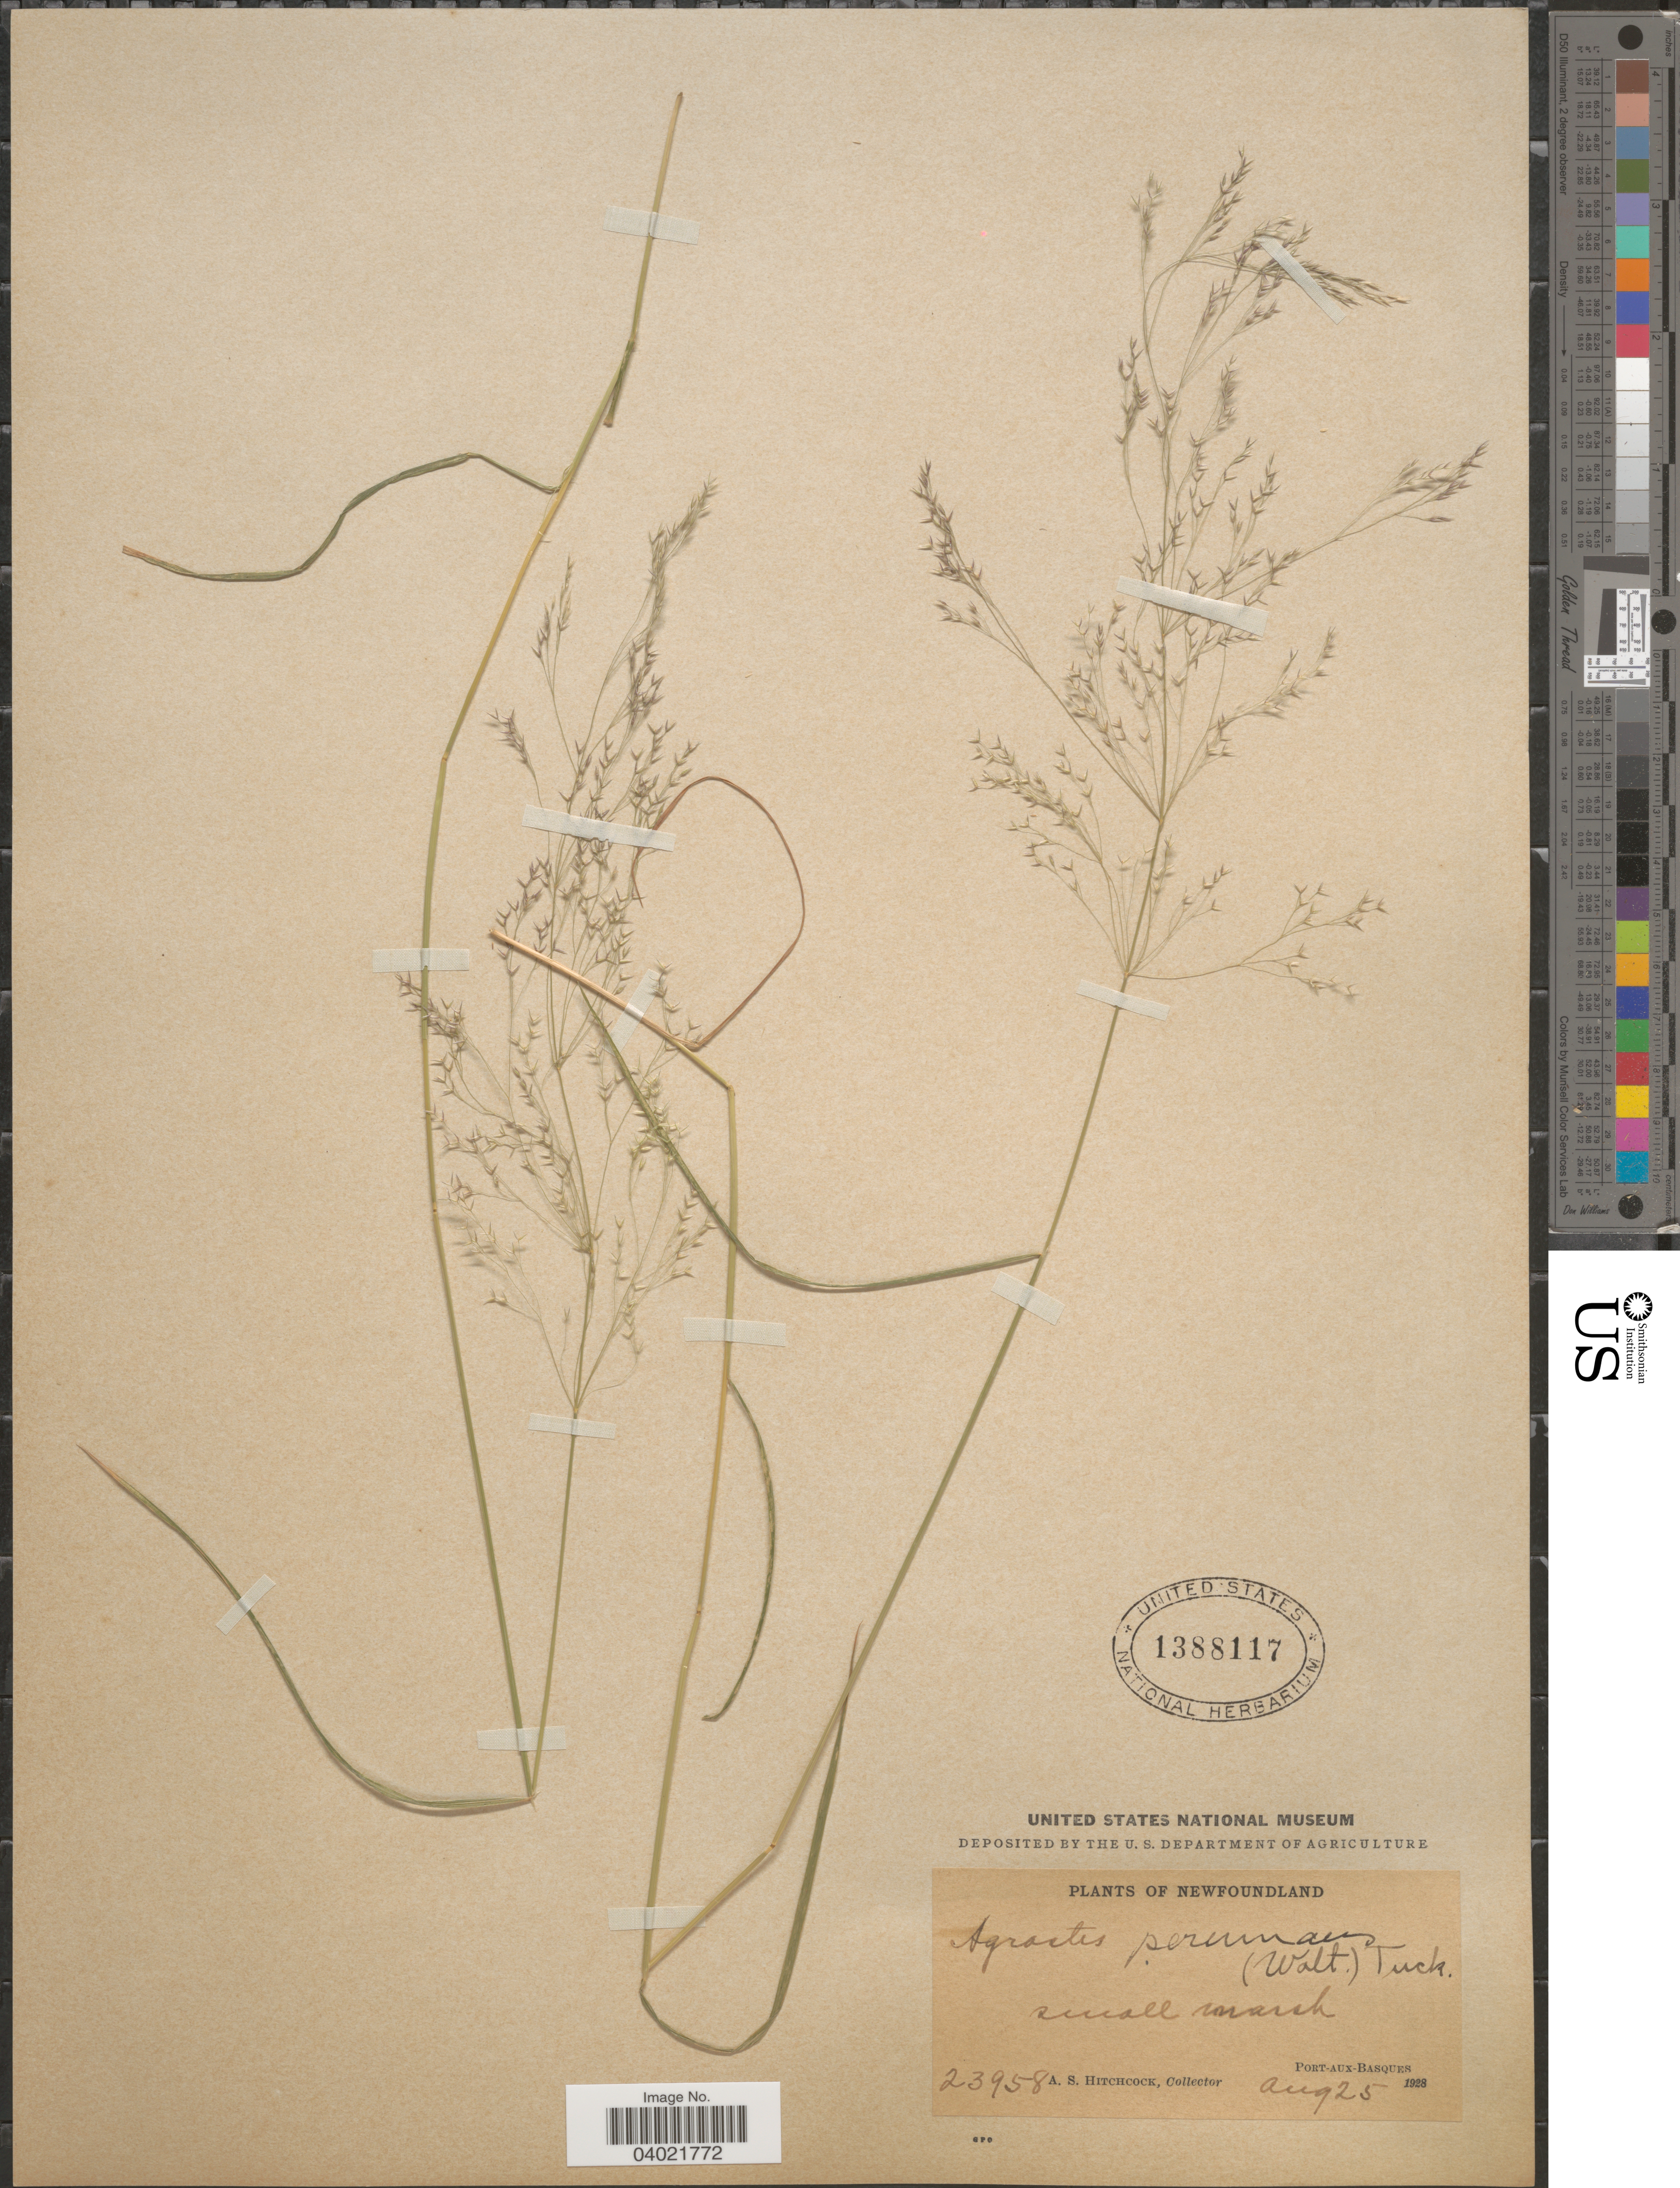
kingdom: Plantae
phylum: Tracheophyta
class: Liliopsida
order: Poales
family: Poaceae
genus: Agrostis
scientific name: Agrostis perennans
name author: (Walter) Tuck.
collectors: A. S. Hitchcock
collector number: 23958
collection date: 1928-08-25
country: Canada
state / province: Newfoundland and Labrador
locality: Port-Aux-Basques.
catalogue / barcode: US 1388117